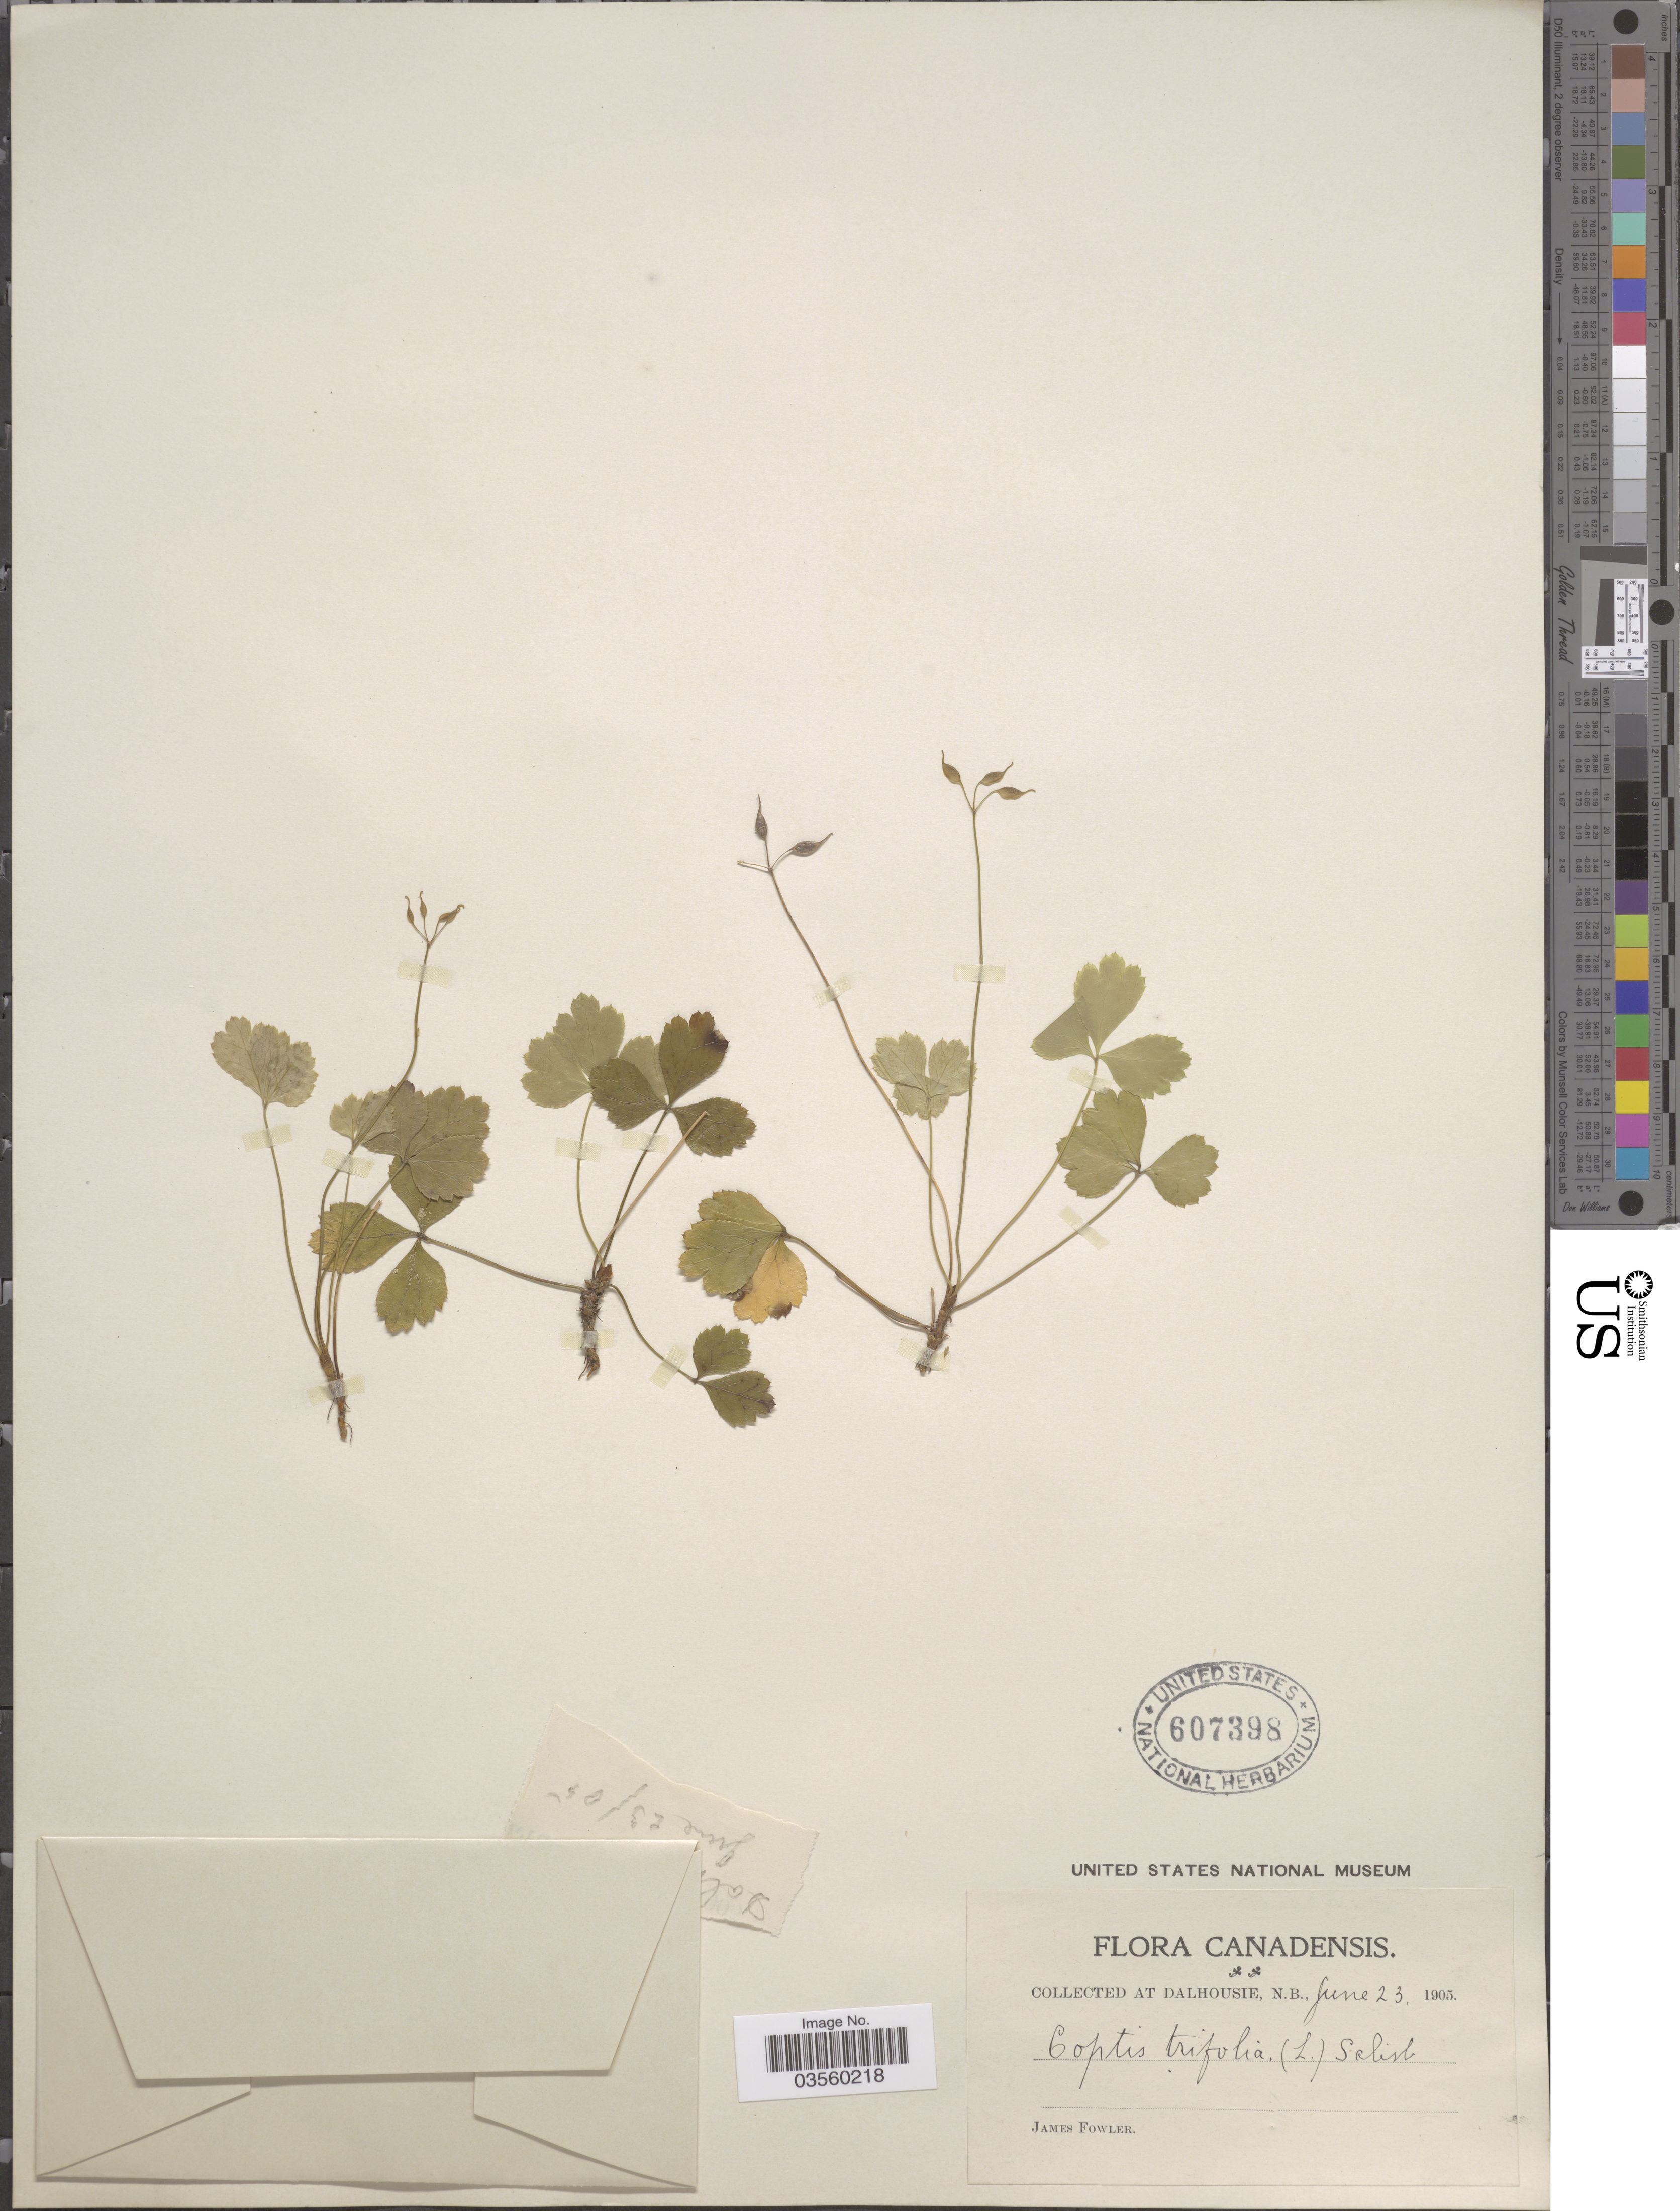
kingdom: Plantae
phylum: Tracheophyta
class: Magnoliopsida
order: Ranunculales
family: Ranunculaceae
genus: Coptis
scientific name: Coptis trifolia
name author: (L.) Salisb.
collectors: J. P. Fowler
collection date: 1905-06-23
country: Canada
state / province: New Brunswick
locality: At Dalhousie.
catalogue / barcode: US 607398